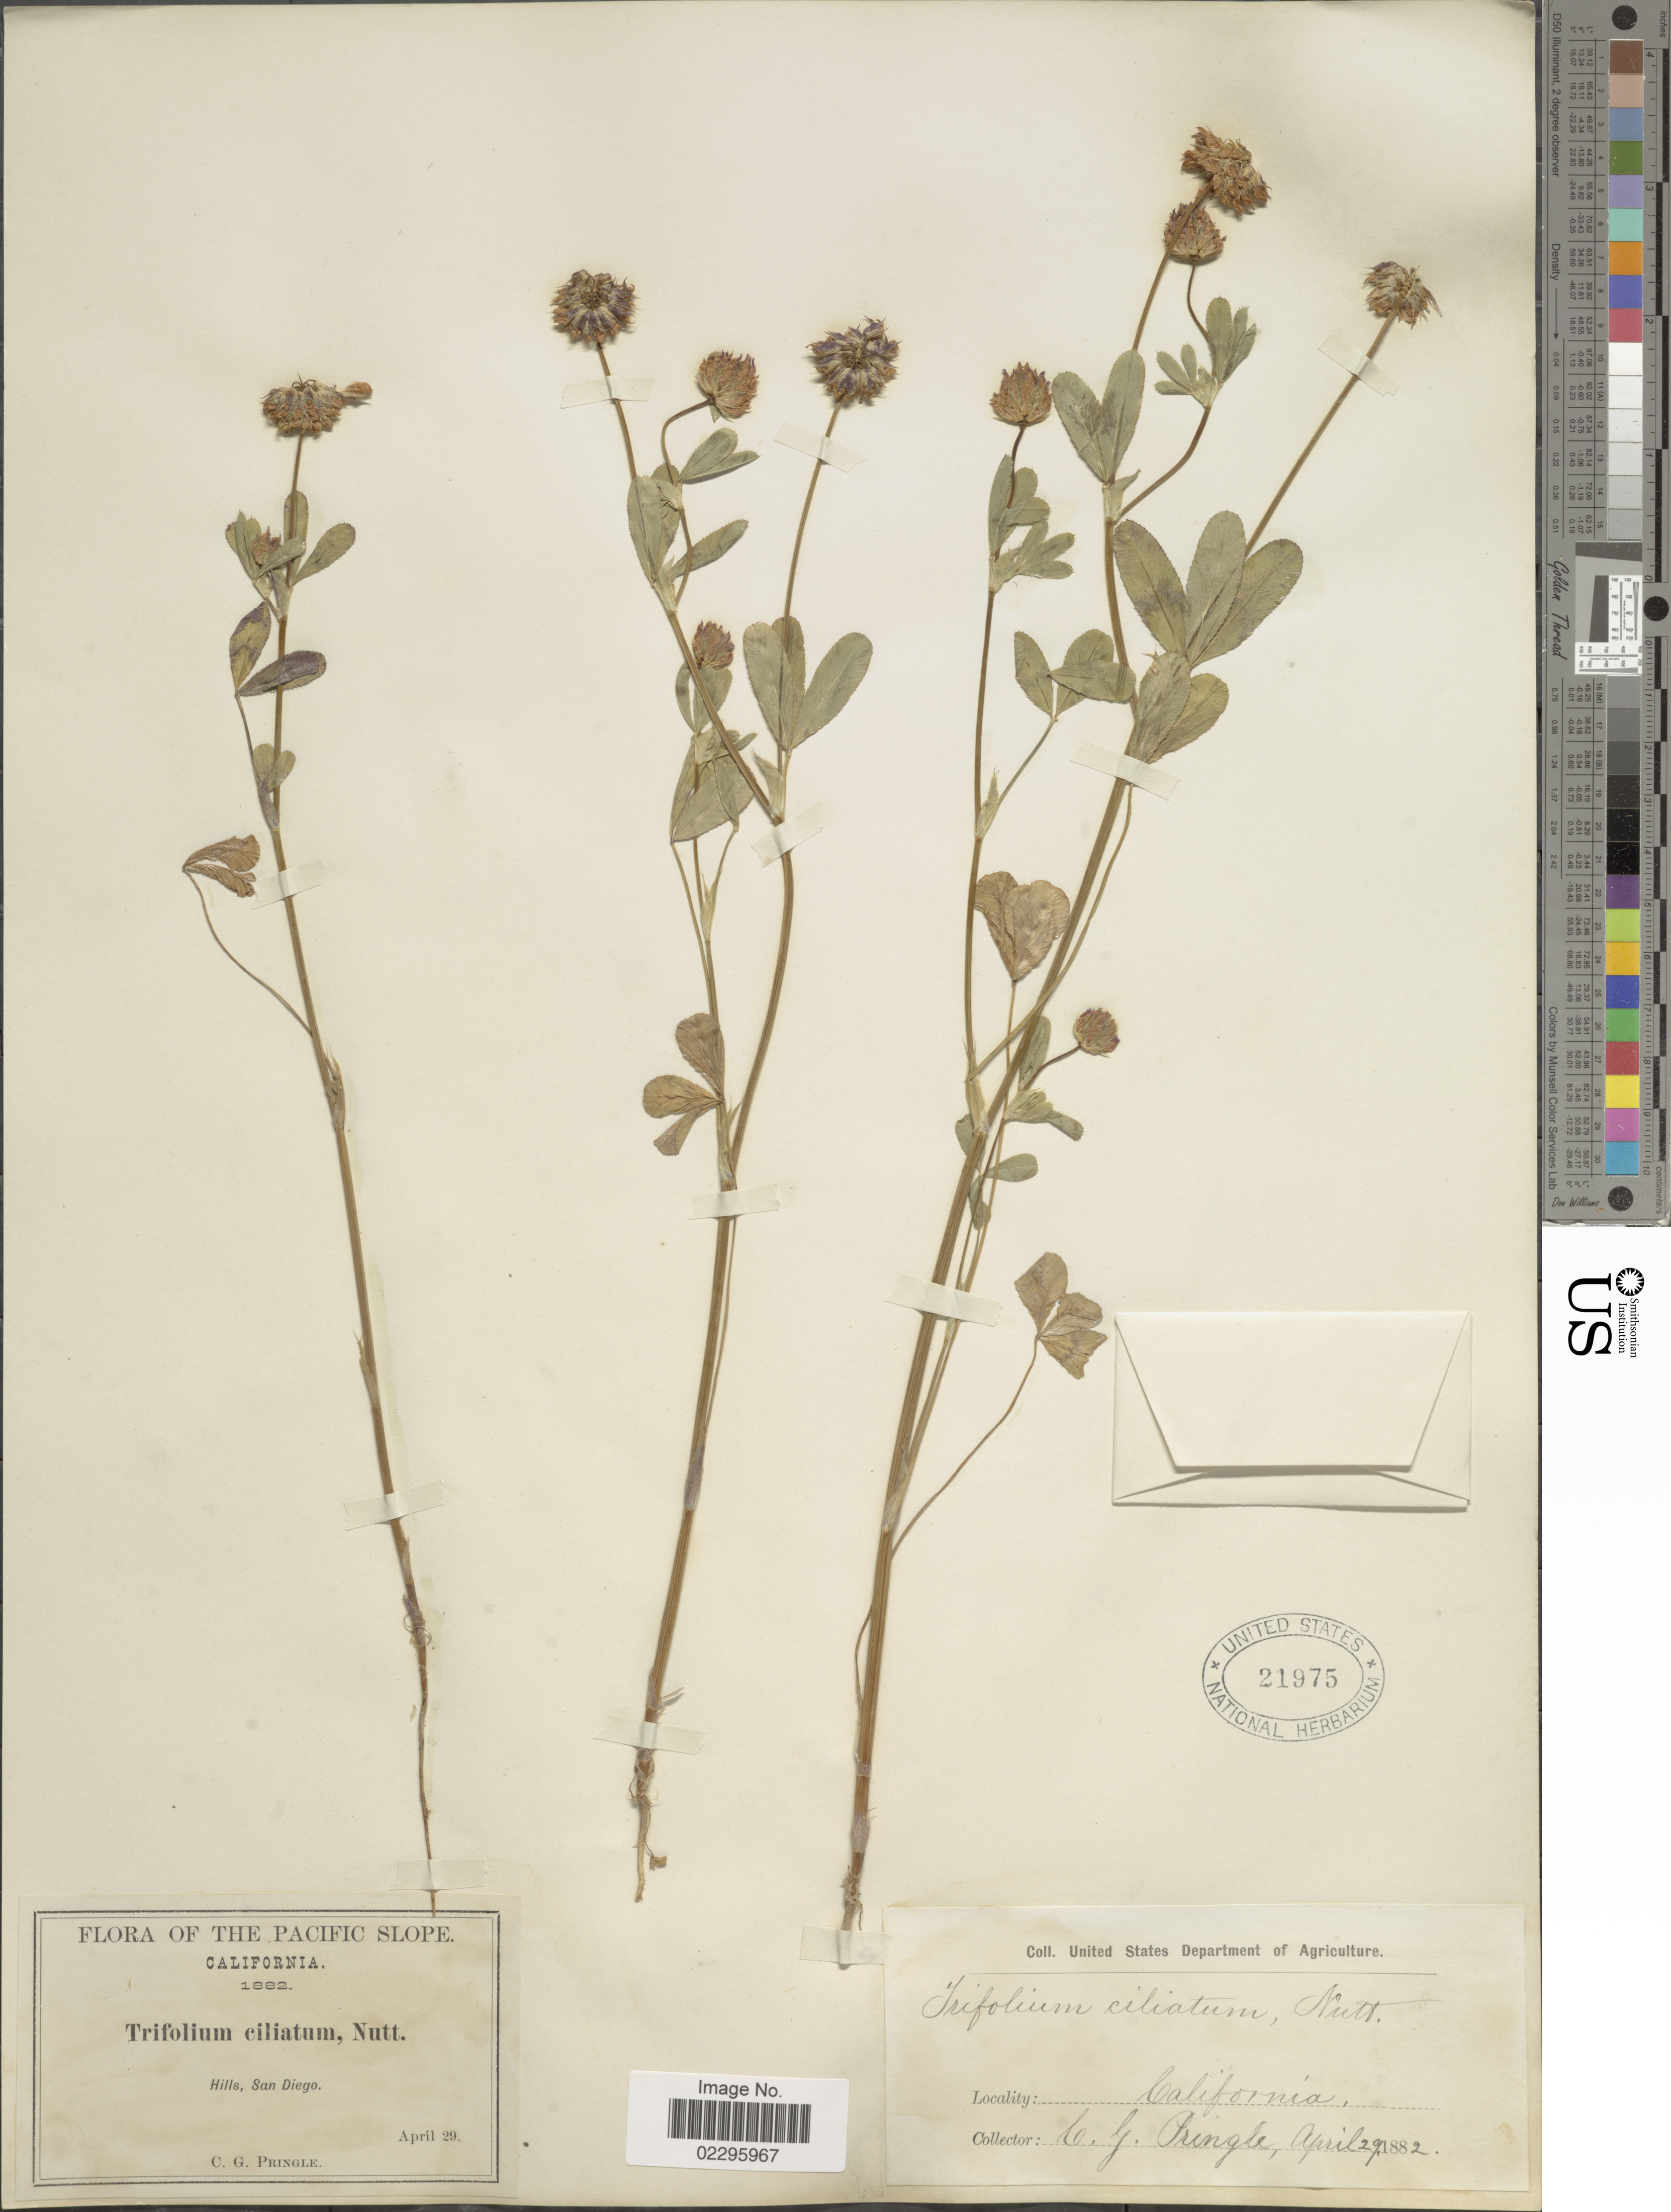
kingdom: Plantae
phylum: Tracheophyta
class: Magnoliopsida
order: Fabales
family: Fabaceae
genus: Trifolium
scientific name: Trifolium ciliolatum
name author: Benth.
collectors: C. G. Pringle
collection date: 1882-04-29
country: United States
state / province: California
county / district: San Diego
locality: Pacific Slope, Hills, San Diego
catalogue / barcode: US 21975